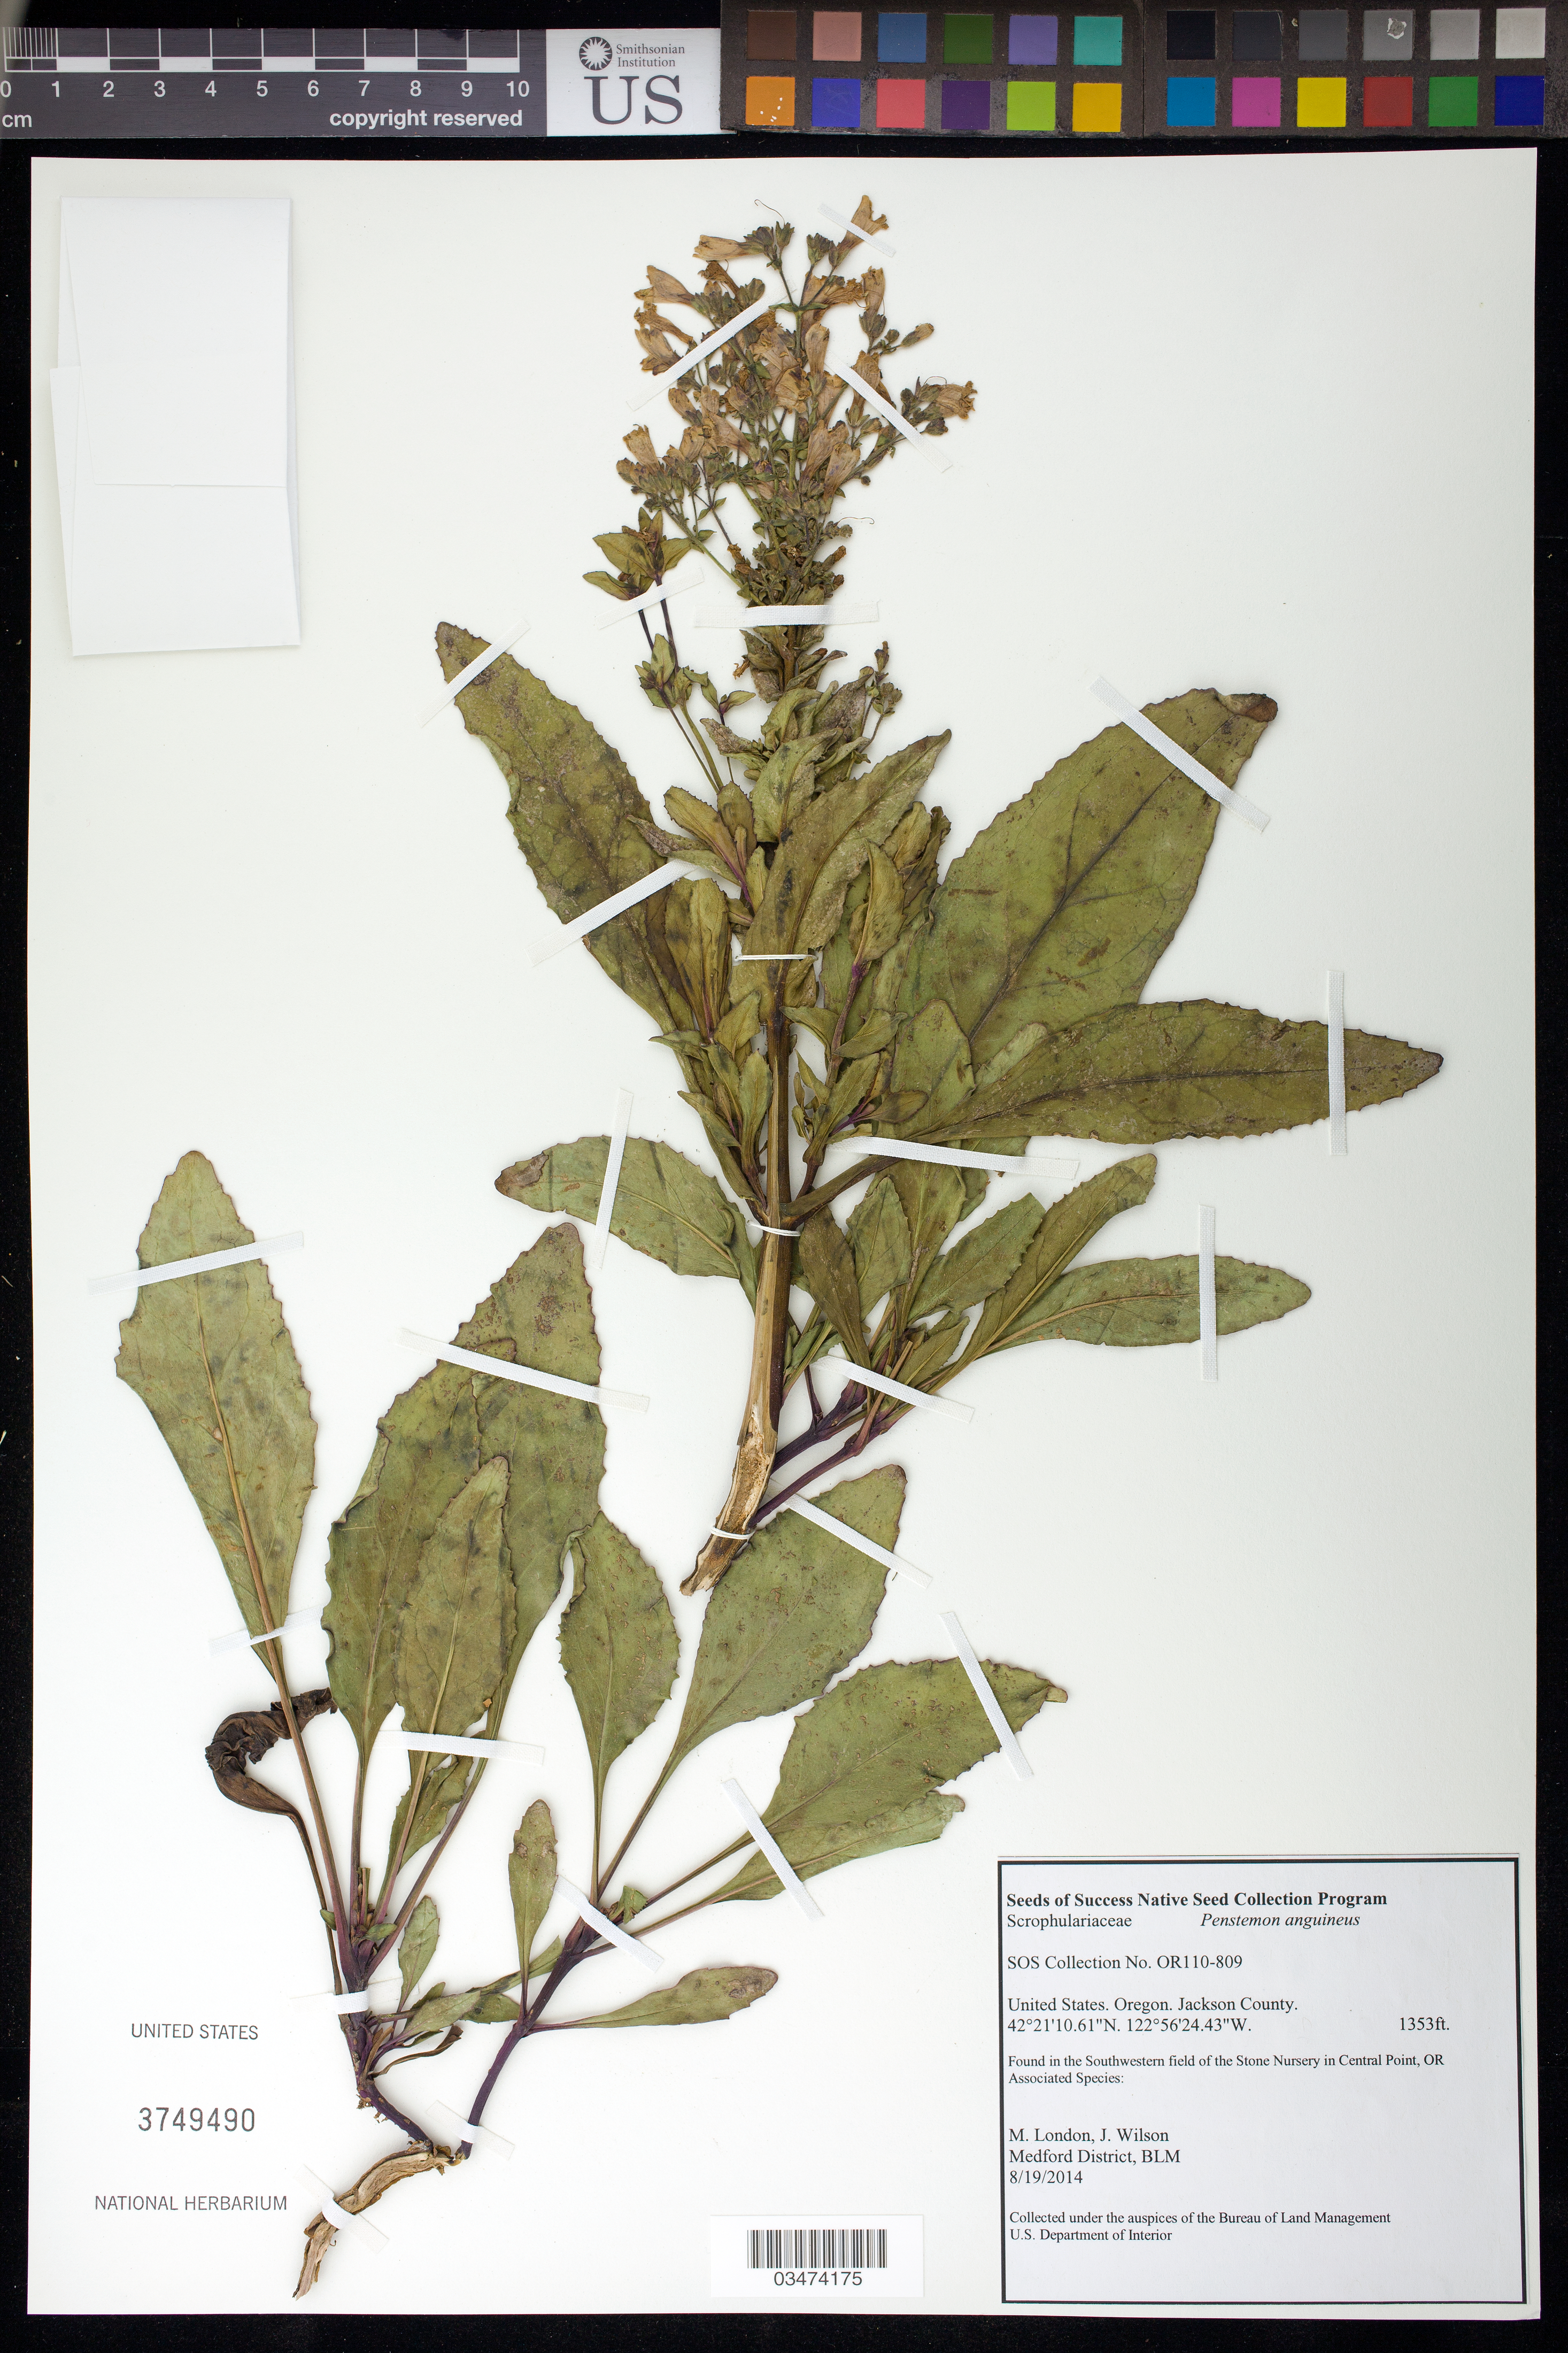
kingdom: Plantae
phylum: Tracheophyta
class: Magnoliopsida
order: Lamiales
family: Plantaginaceae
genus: Penstemon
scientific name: Penstemon anguineus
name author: Eastw.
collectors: M. London & J. Wilson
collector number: OR110-809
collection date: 2014-08-19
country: United States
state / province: Oregon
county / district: Jackson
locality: Southwestern field of the Stone Nursery in Central Point.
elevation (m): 473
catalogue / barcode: US 3749490